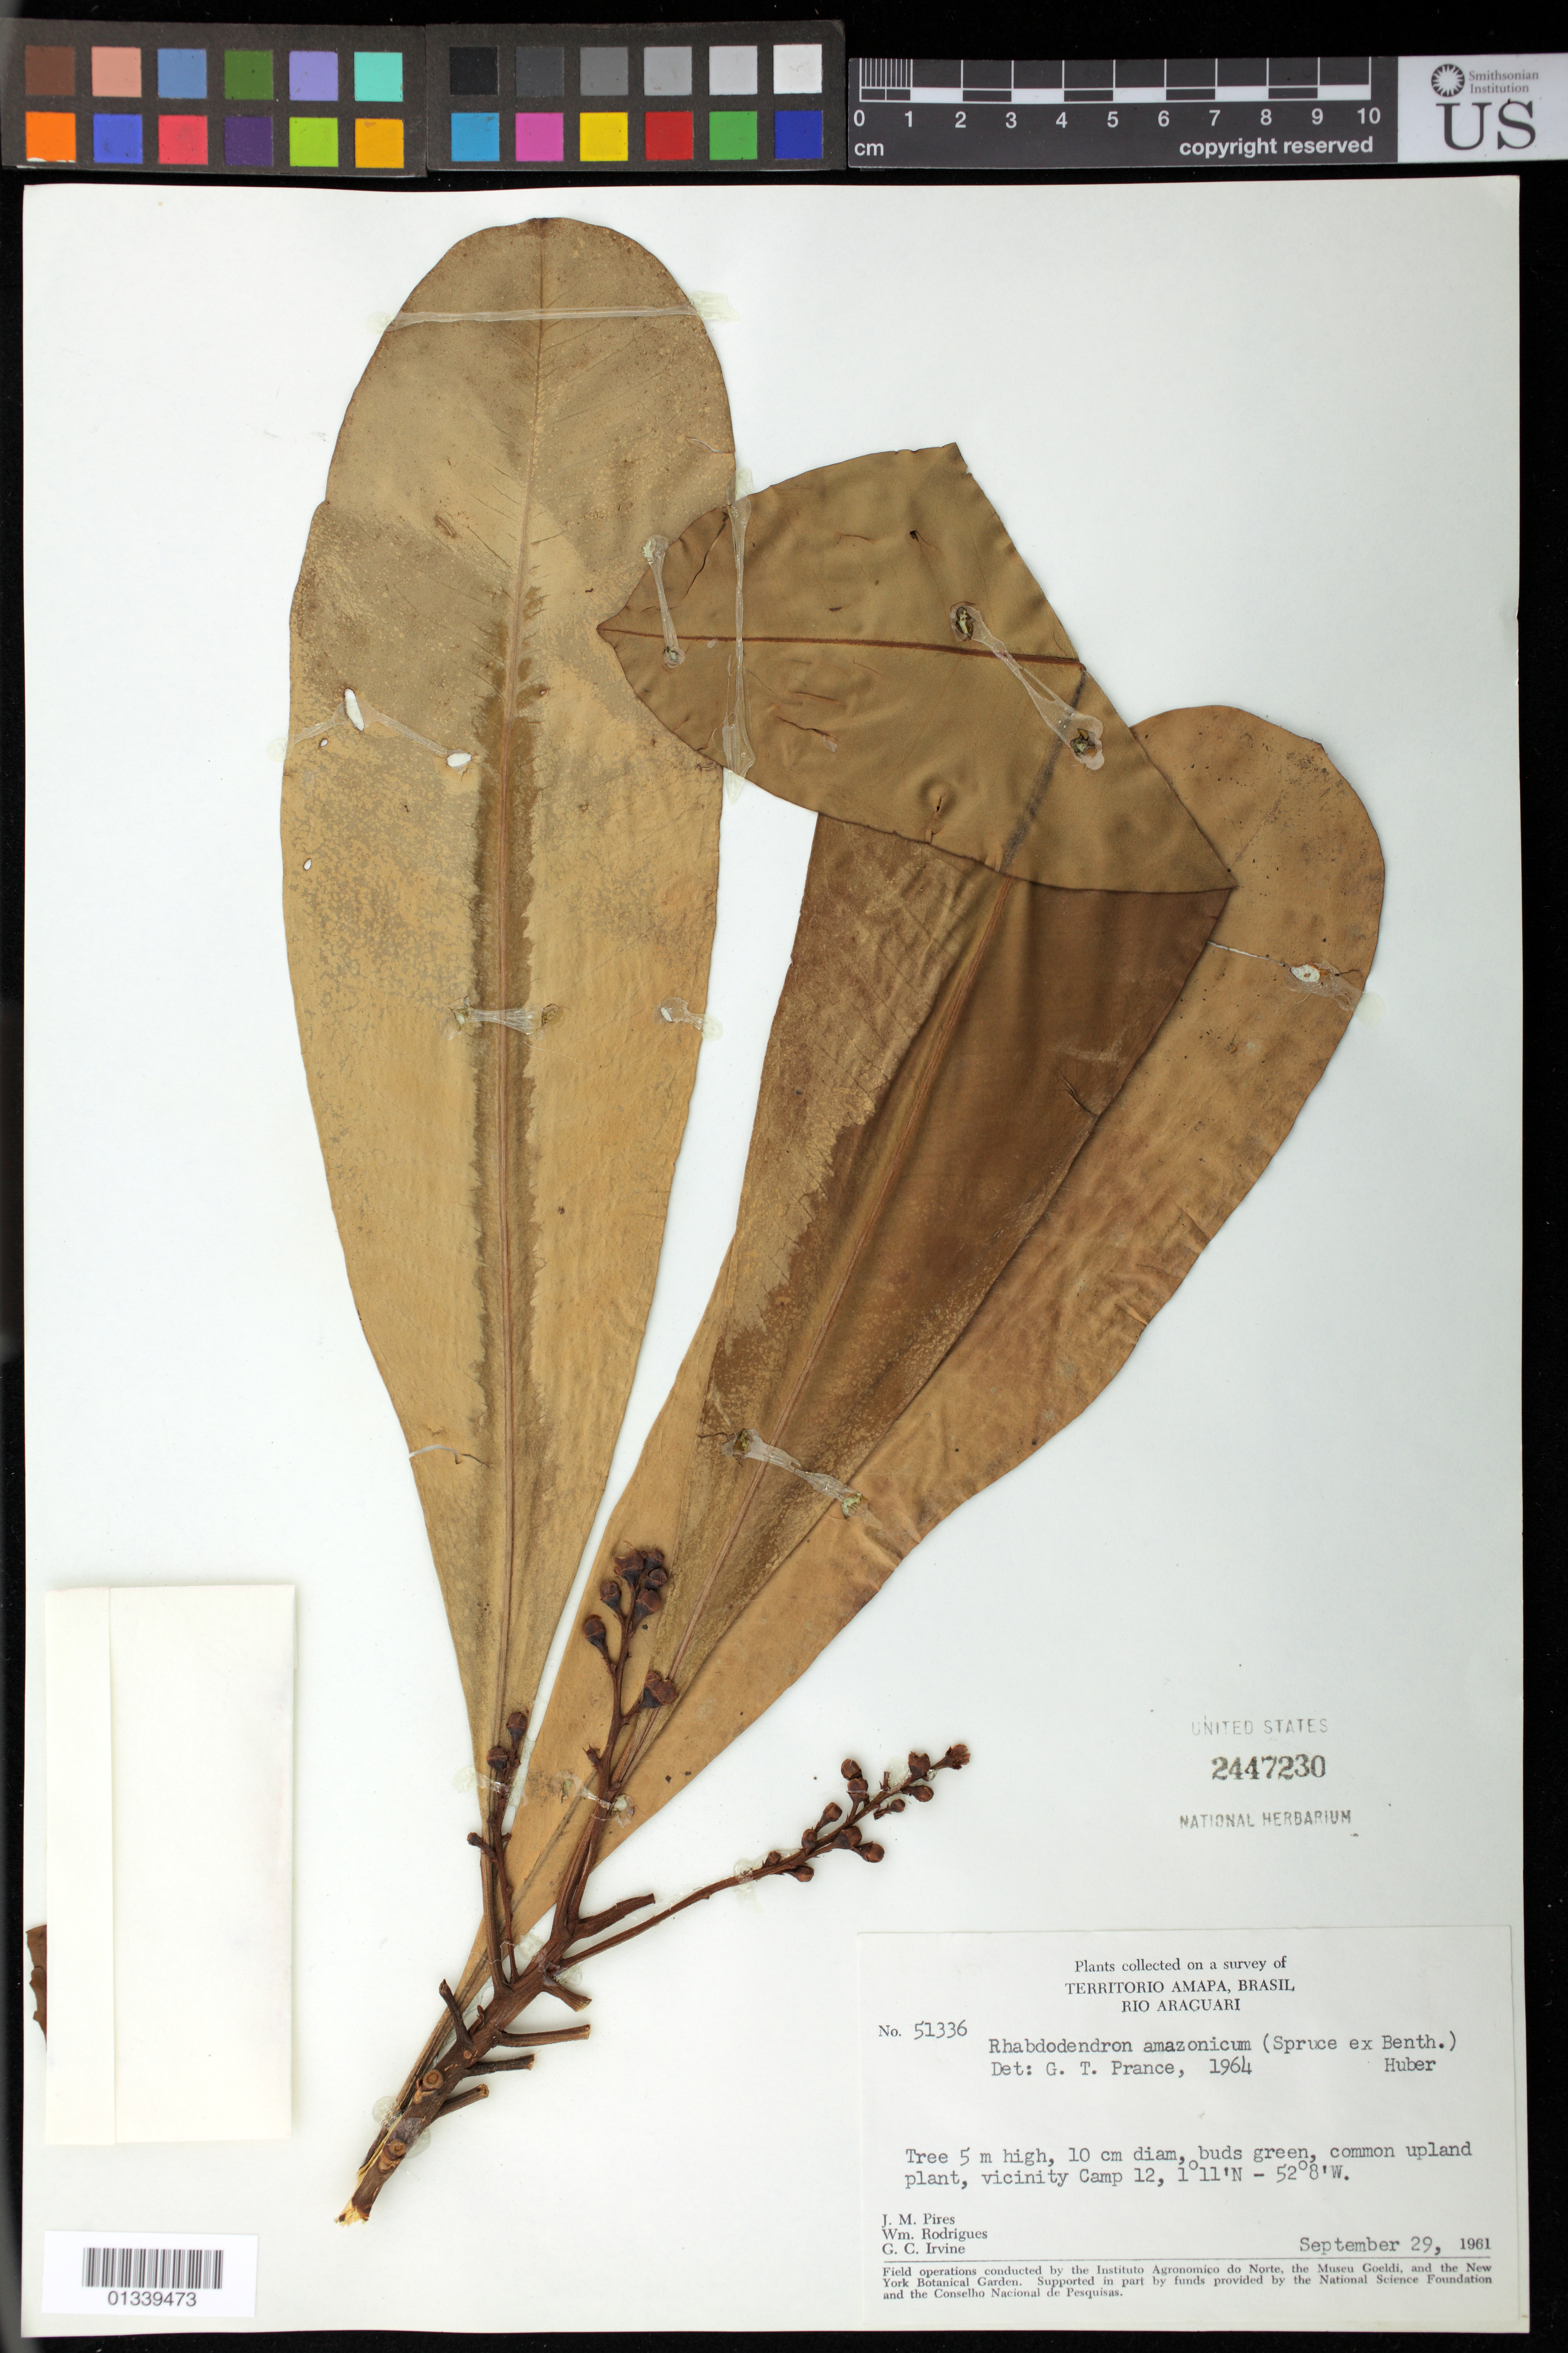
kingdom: Plantae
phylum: Tracheophyta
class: Magnoliopsida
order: Caryophyllales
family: Rhabdodendraceae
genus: Rhabdodendron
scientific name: Rhabdodendron amazonicum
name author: (Spruce ex Benth.) Huber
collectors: J. M. Pires, W. A. Rodrigues & G. Irvine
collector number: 51336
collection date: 1961-09-29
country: Brazil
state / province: Amapá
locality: Vicinity Camp 12.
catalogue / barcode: US 2447230